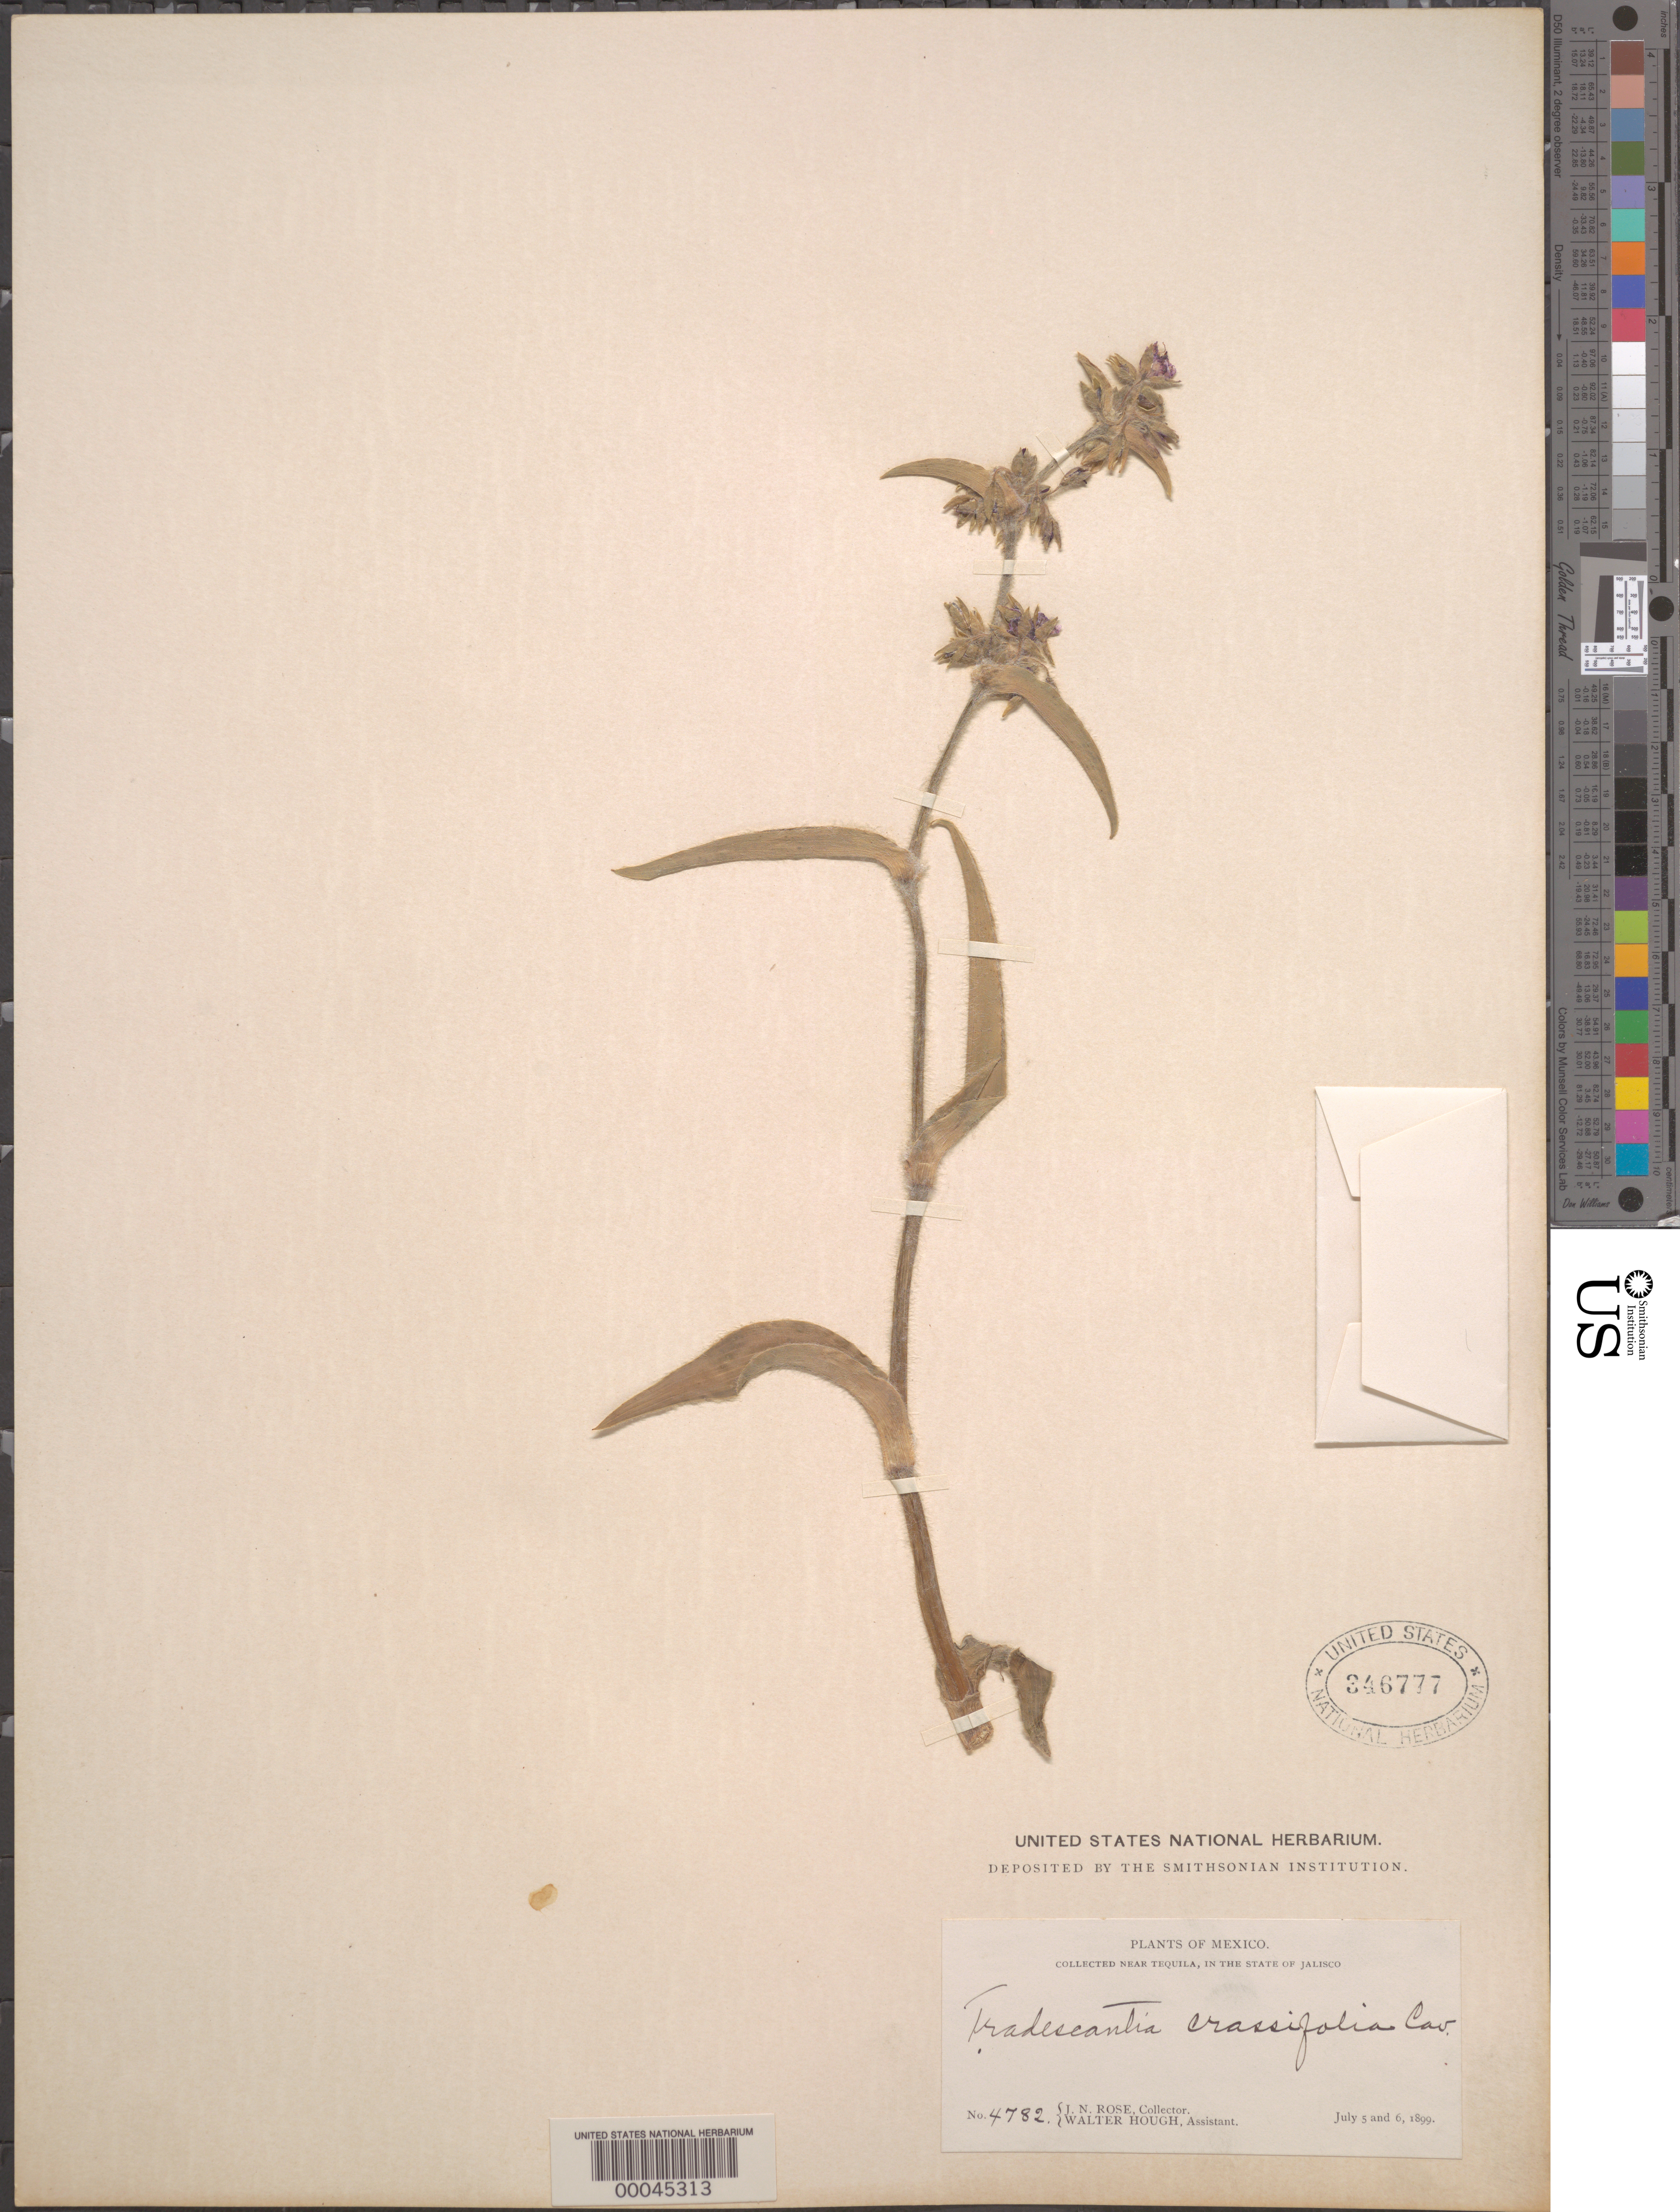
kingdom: Plantae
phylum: Tracheophyta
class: Liliopsida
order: Commelinales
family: Commelinaceae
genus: Tradescantia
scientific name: Tradescantia crassifolia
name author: Cav.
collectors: J. N. Rose & W. Hough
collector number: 4782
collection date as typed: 05 Jul 1899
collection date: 1899-07-05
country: Mexico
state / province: Jalisco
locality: Near Tequila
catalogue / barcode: US 346777